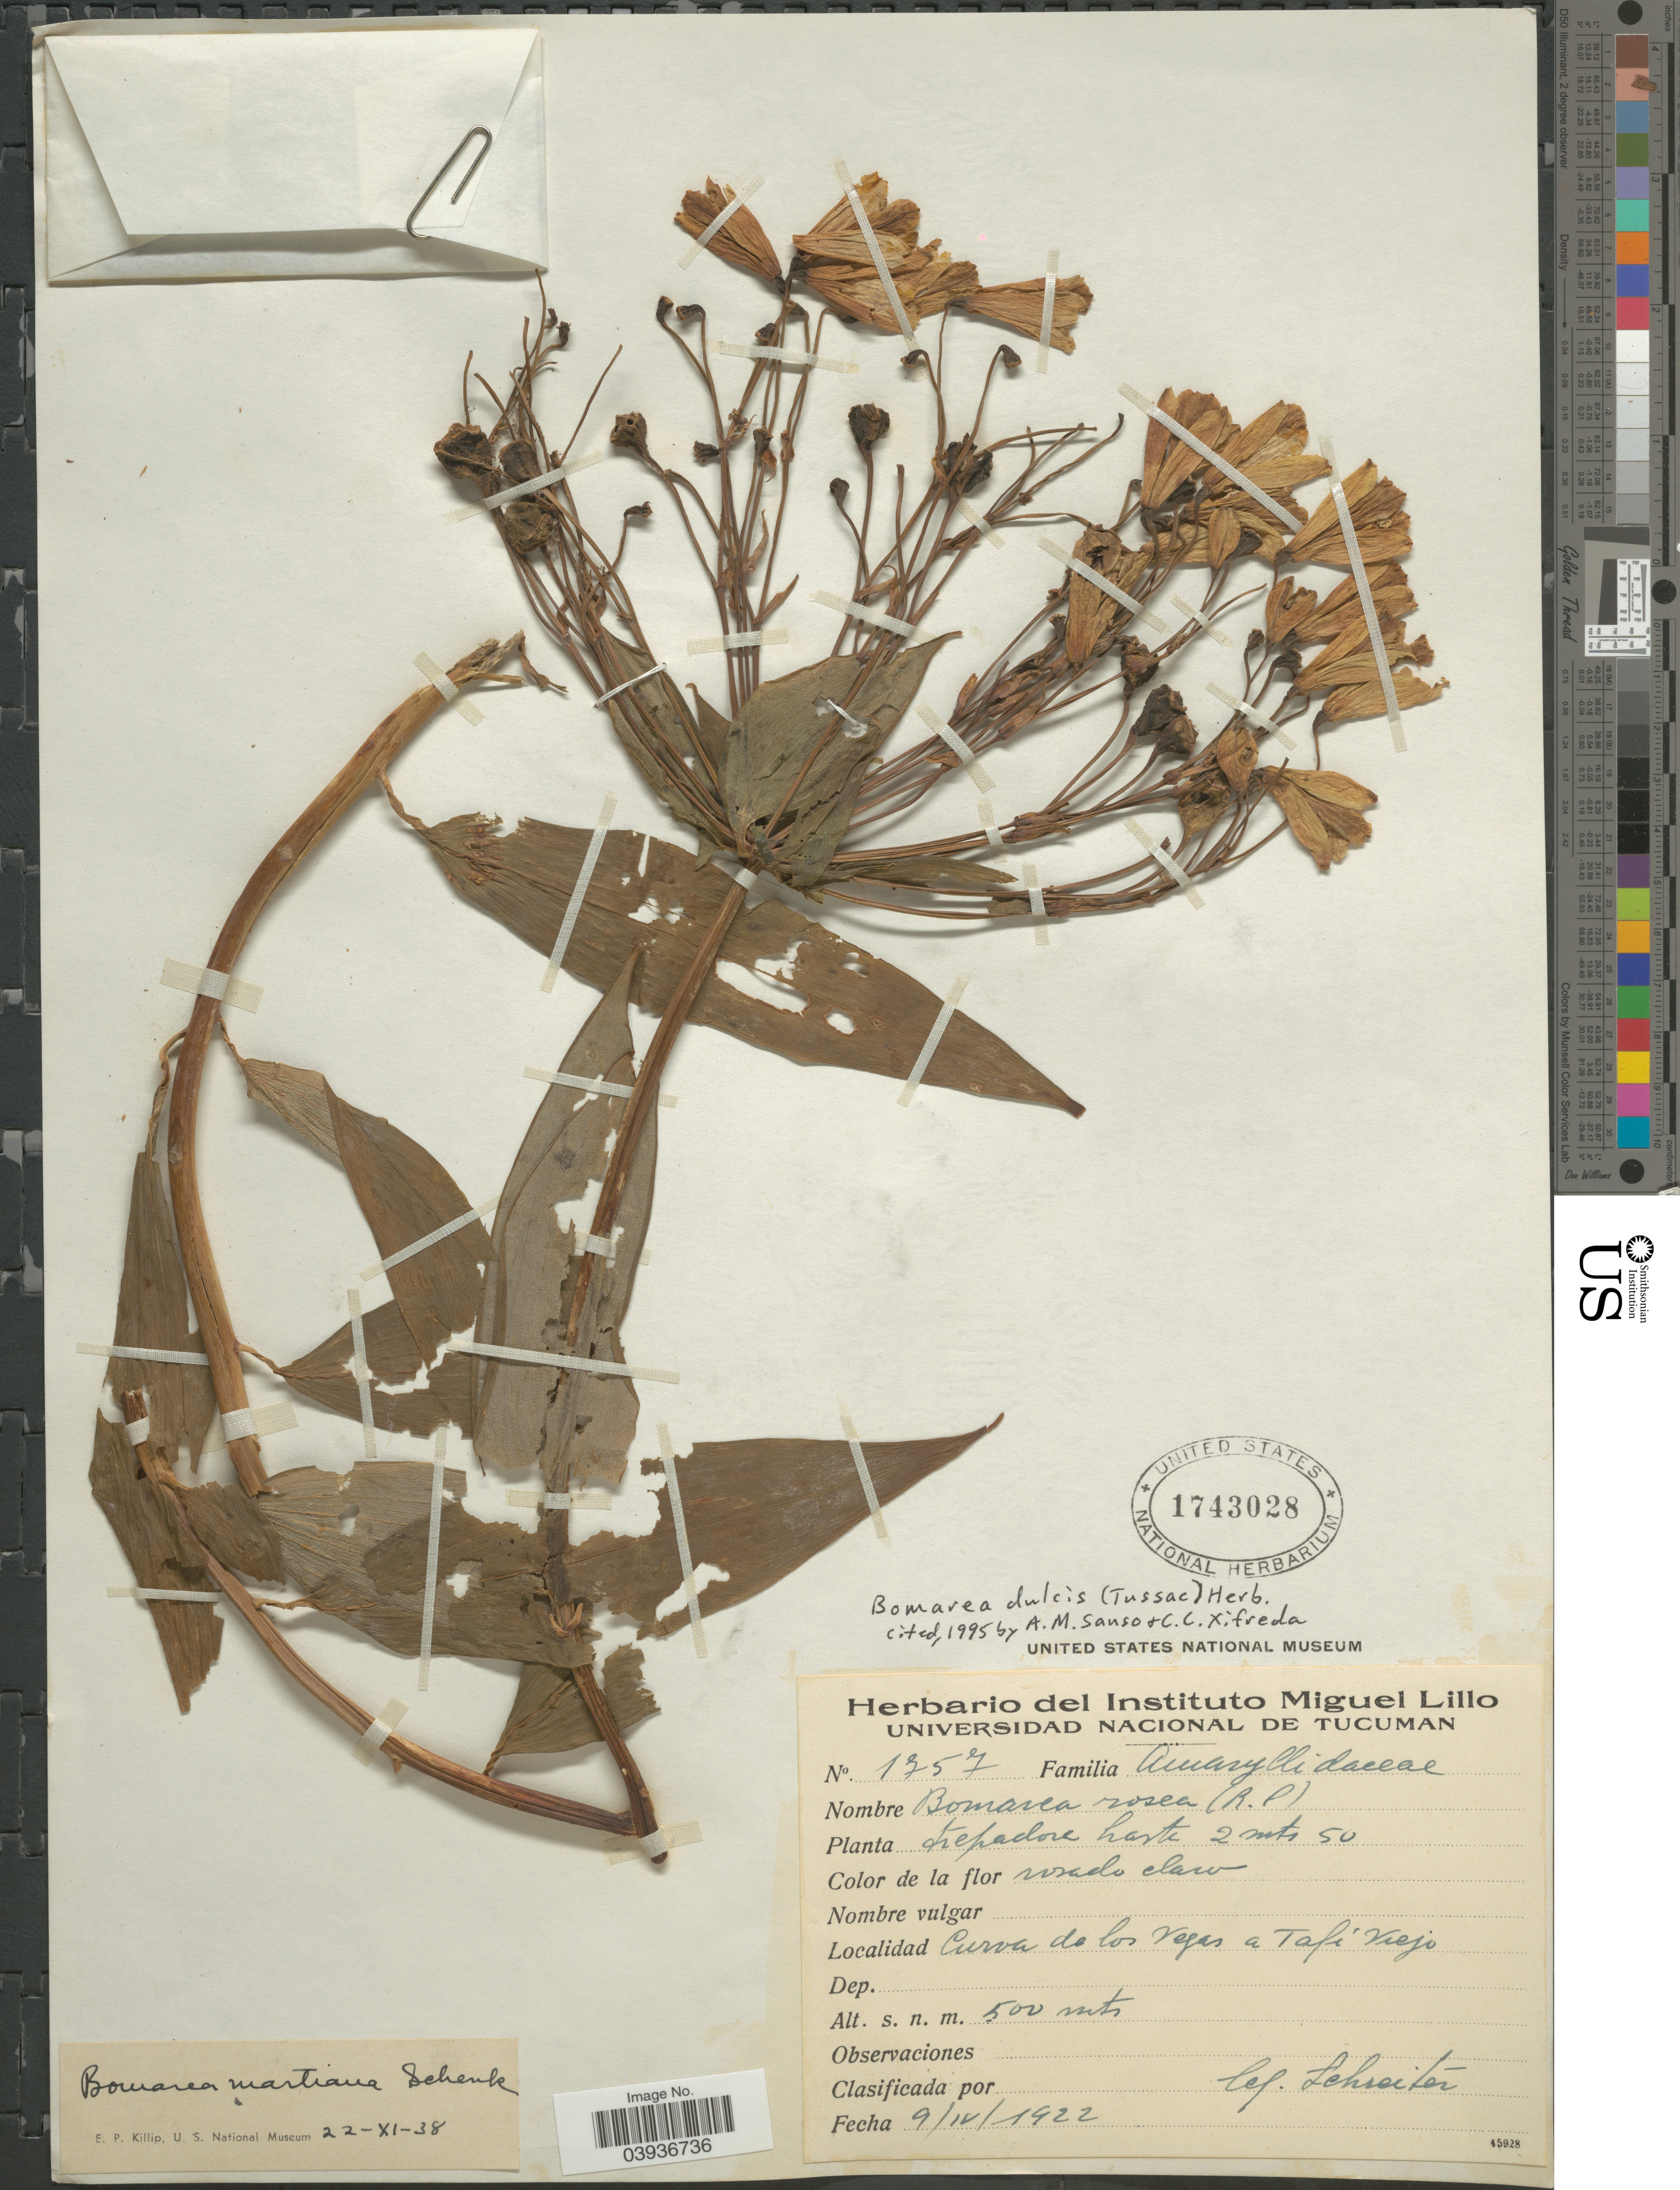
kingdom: Plantae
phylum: Tracheophyta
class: Liliopsida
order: Liliales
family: Alstroemeriaceae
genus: Bomarea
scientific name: Bomarea edulis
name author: (Tussac) Herb.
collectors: -. Schreiter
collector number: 1757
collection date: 1922-04-09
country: Argentina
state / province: Tucuman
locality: Curva de los Vejas a Tafí Viejo.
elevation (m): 500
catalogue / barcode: US 1743028